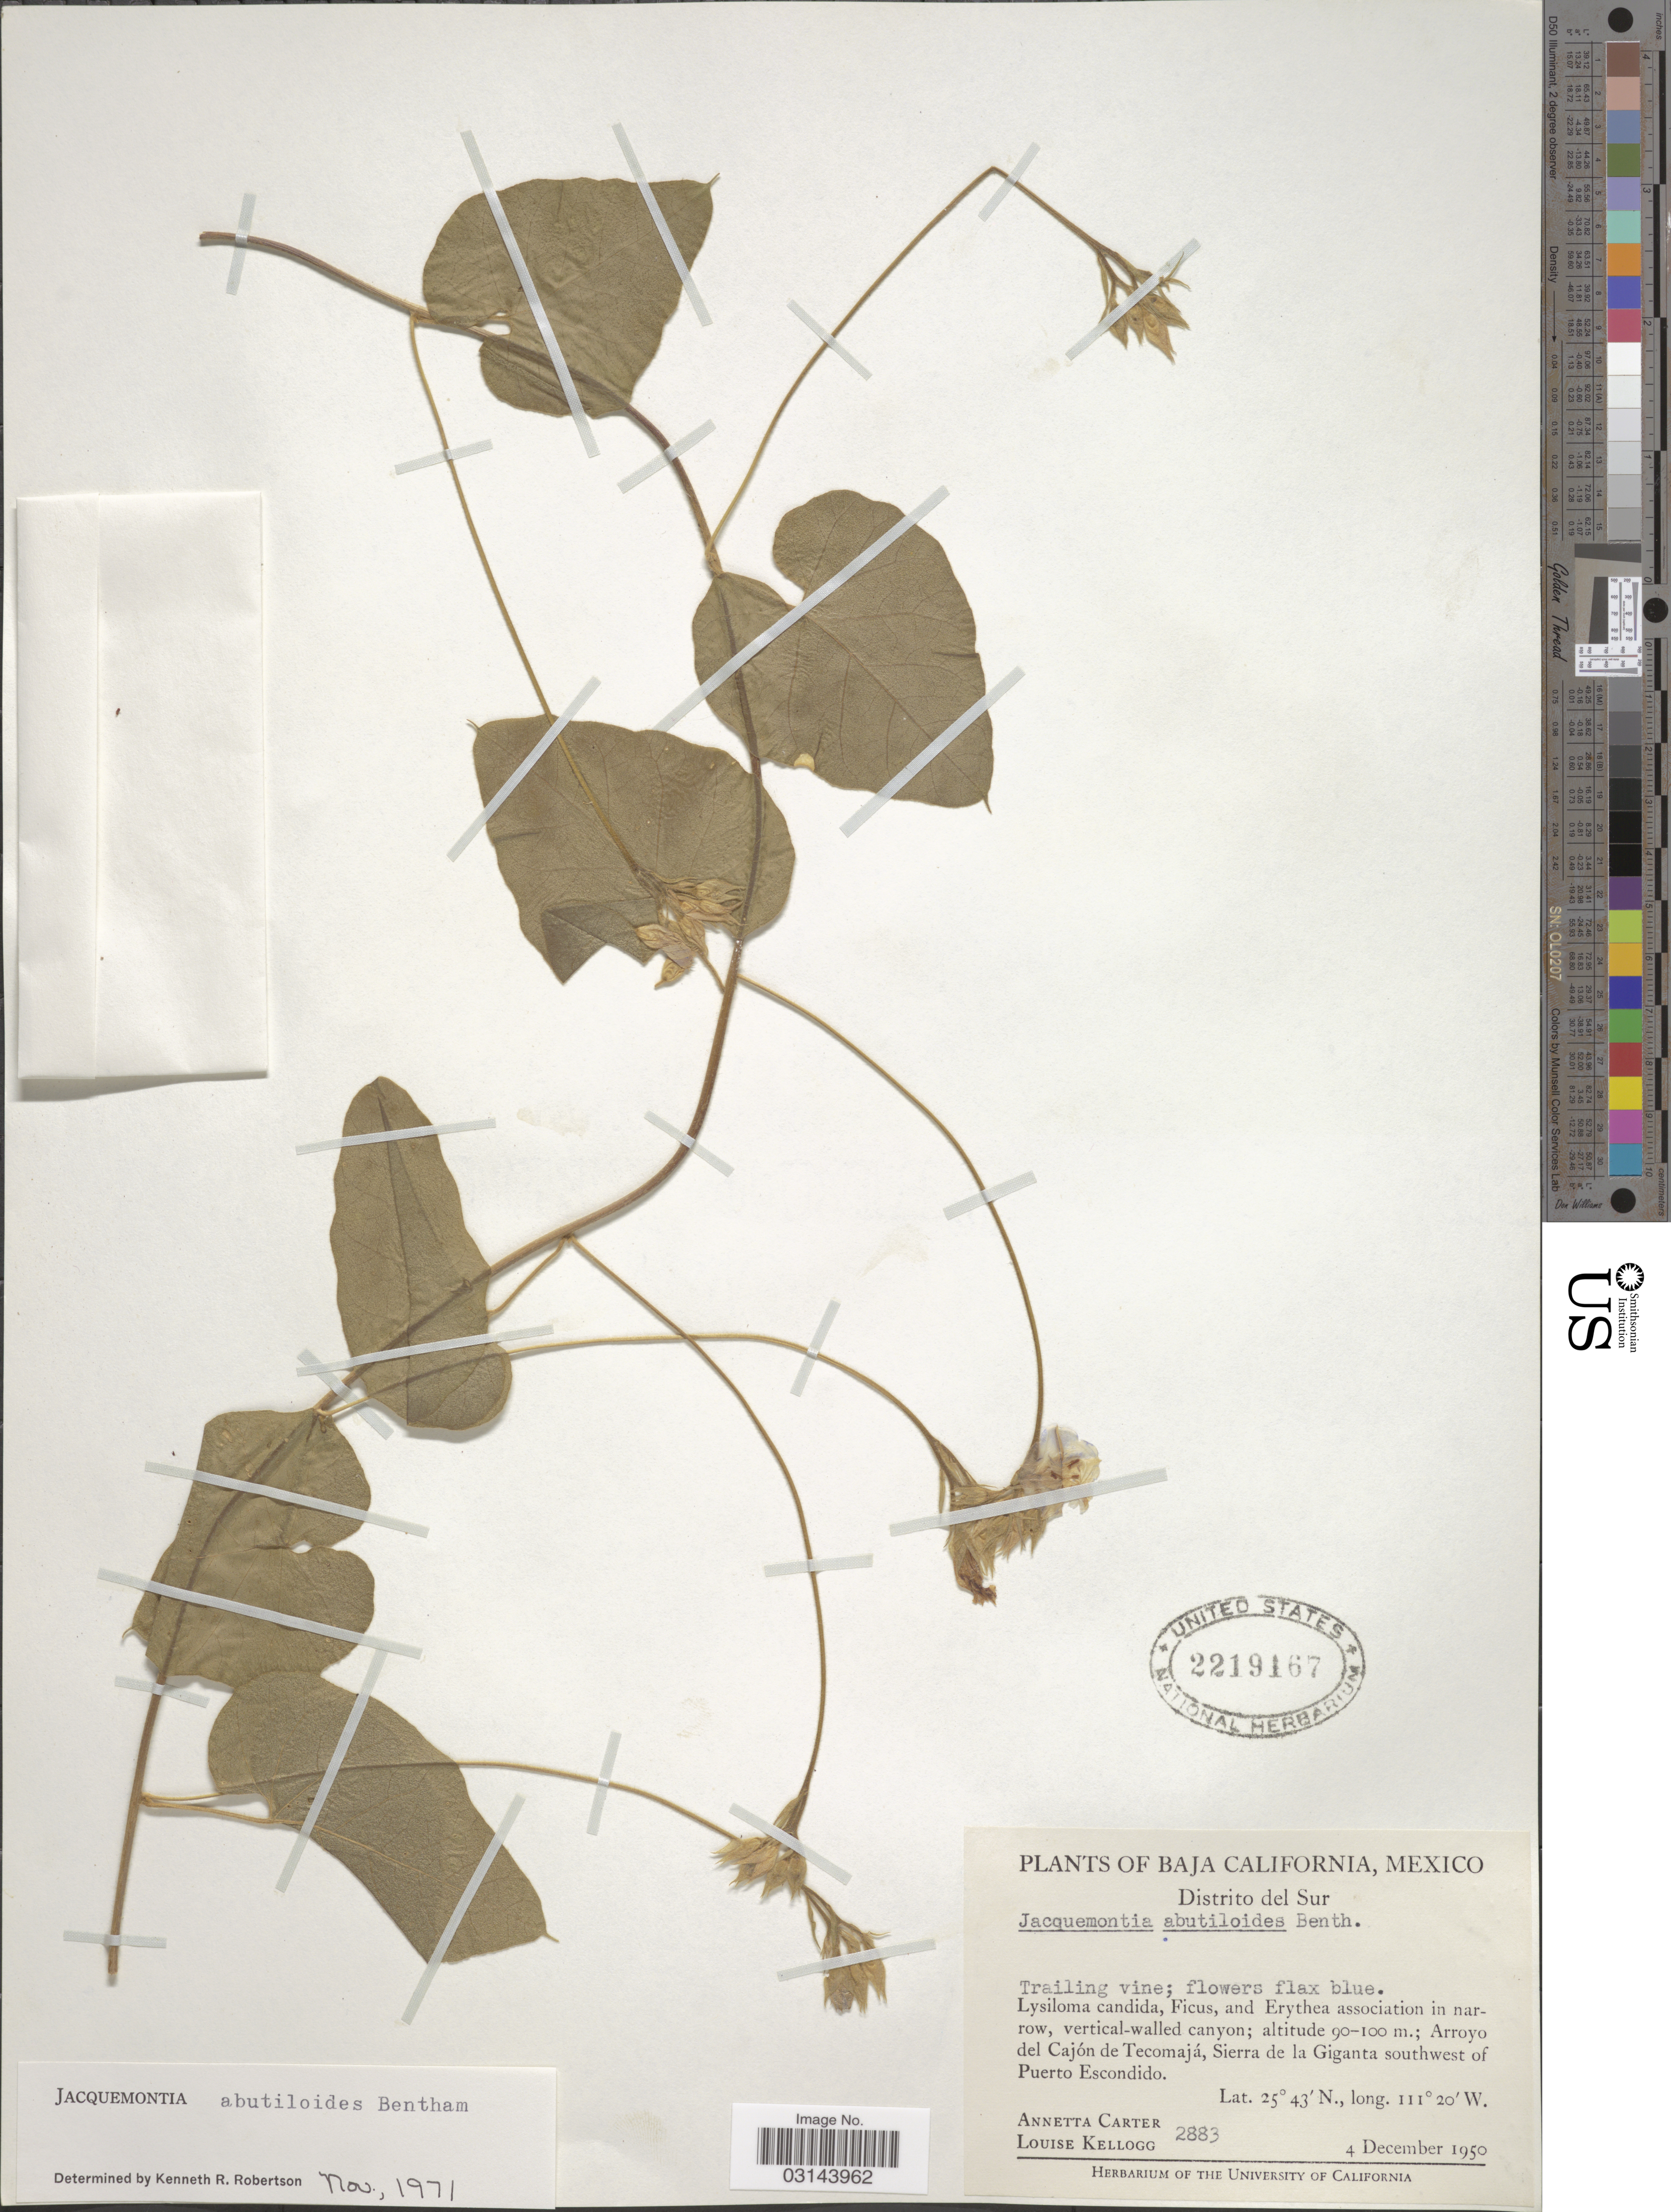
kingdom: Plantae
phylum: Tracheophyta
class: Magnoliopsida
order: Solanales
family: Convolvulaceae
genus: Jacquemontia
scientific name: Jacquemontia abutiloides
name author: Benth.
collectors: A. Carter & L. Kellogg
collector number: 2883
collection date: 1950-12-04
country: Mexico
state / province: Baja California Sur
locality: Distrito del Sur, Arroyo del Cajón de Tecomajá, Sierra de la Giganta southwest of Puerto Escondido.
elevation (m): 90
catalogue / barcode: US 2219167